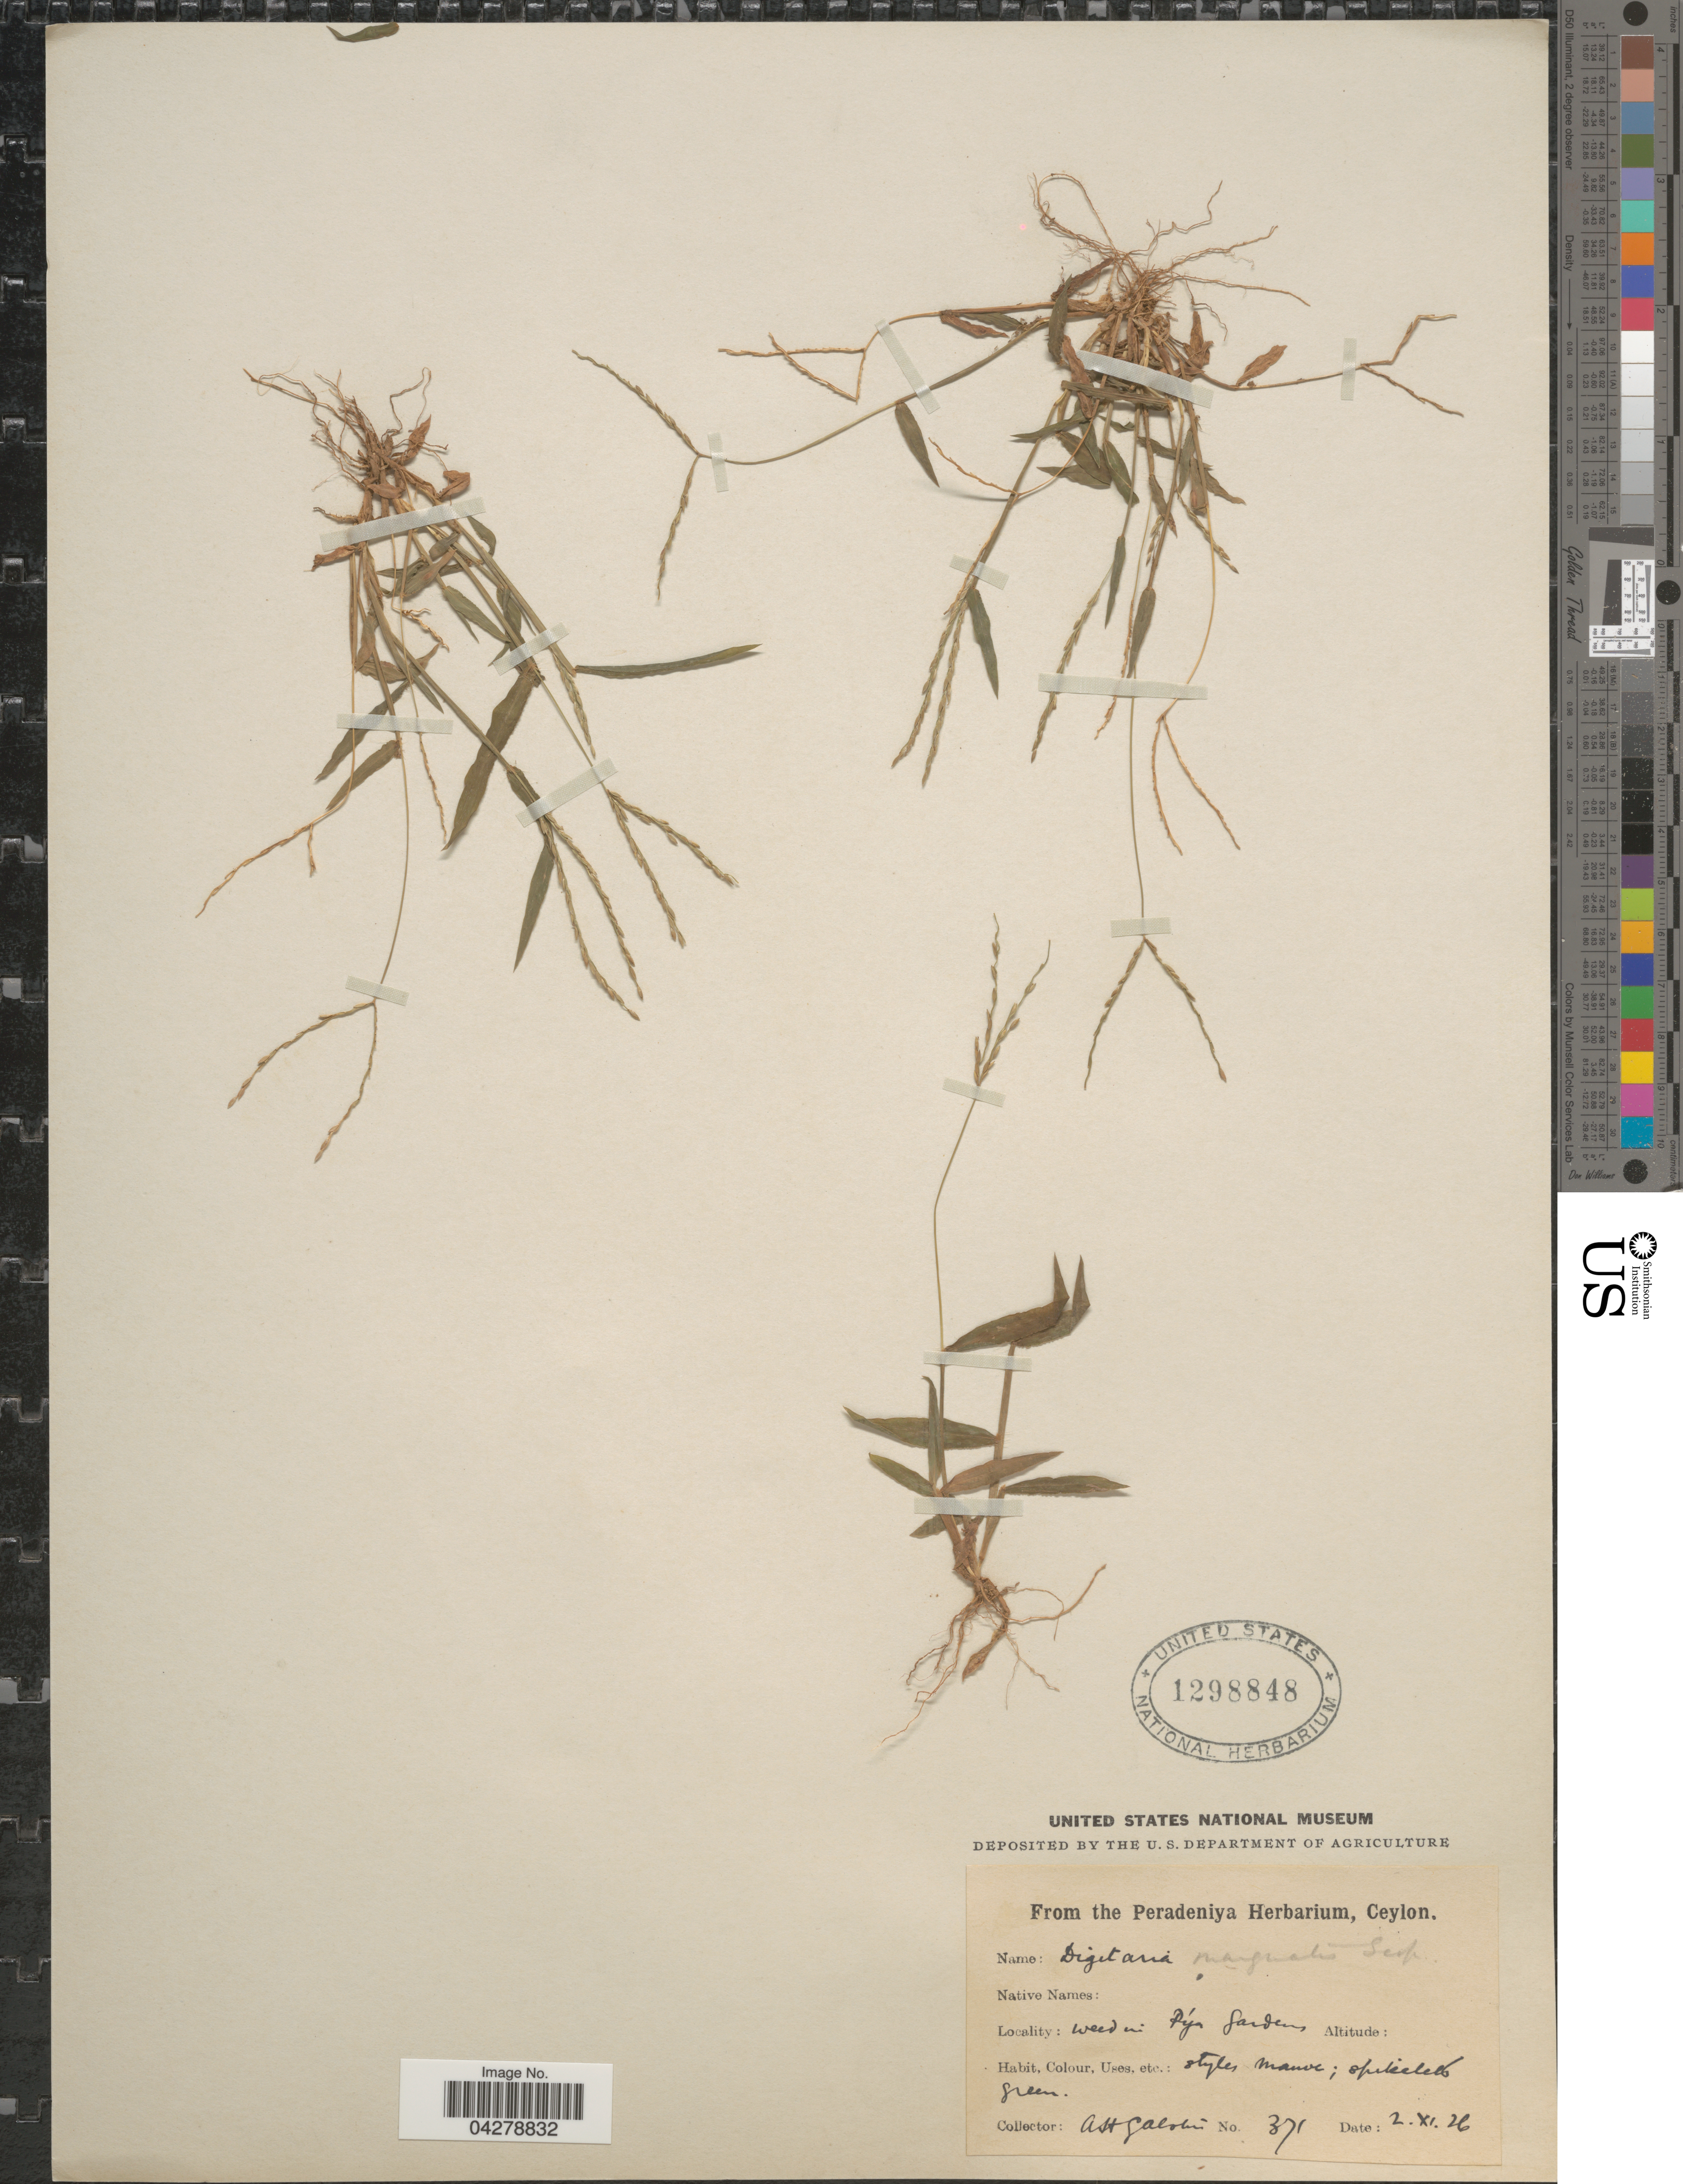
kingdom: Plantae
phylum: Tracheophyta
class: Liliopsida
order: Poales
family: Poaceae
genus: Digitaria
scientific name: Digitaria sp.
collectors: A. H. Alston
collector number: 371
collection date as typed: Transcribed d/m/y: 2/11/26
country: Sri Lanka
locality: Weed in Pyn [interpreted] Gardens.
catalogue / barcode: US 1298848